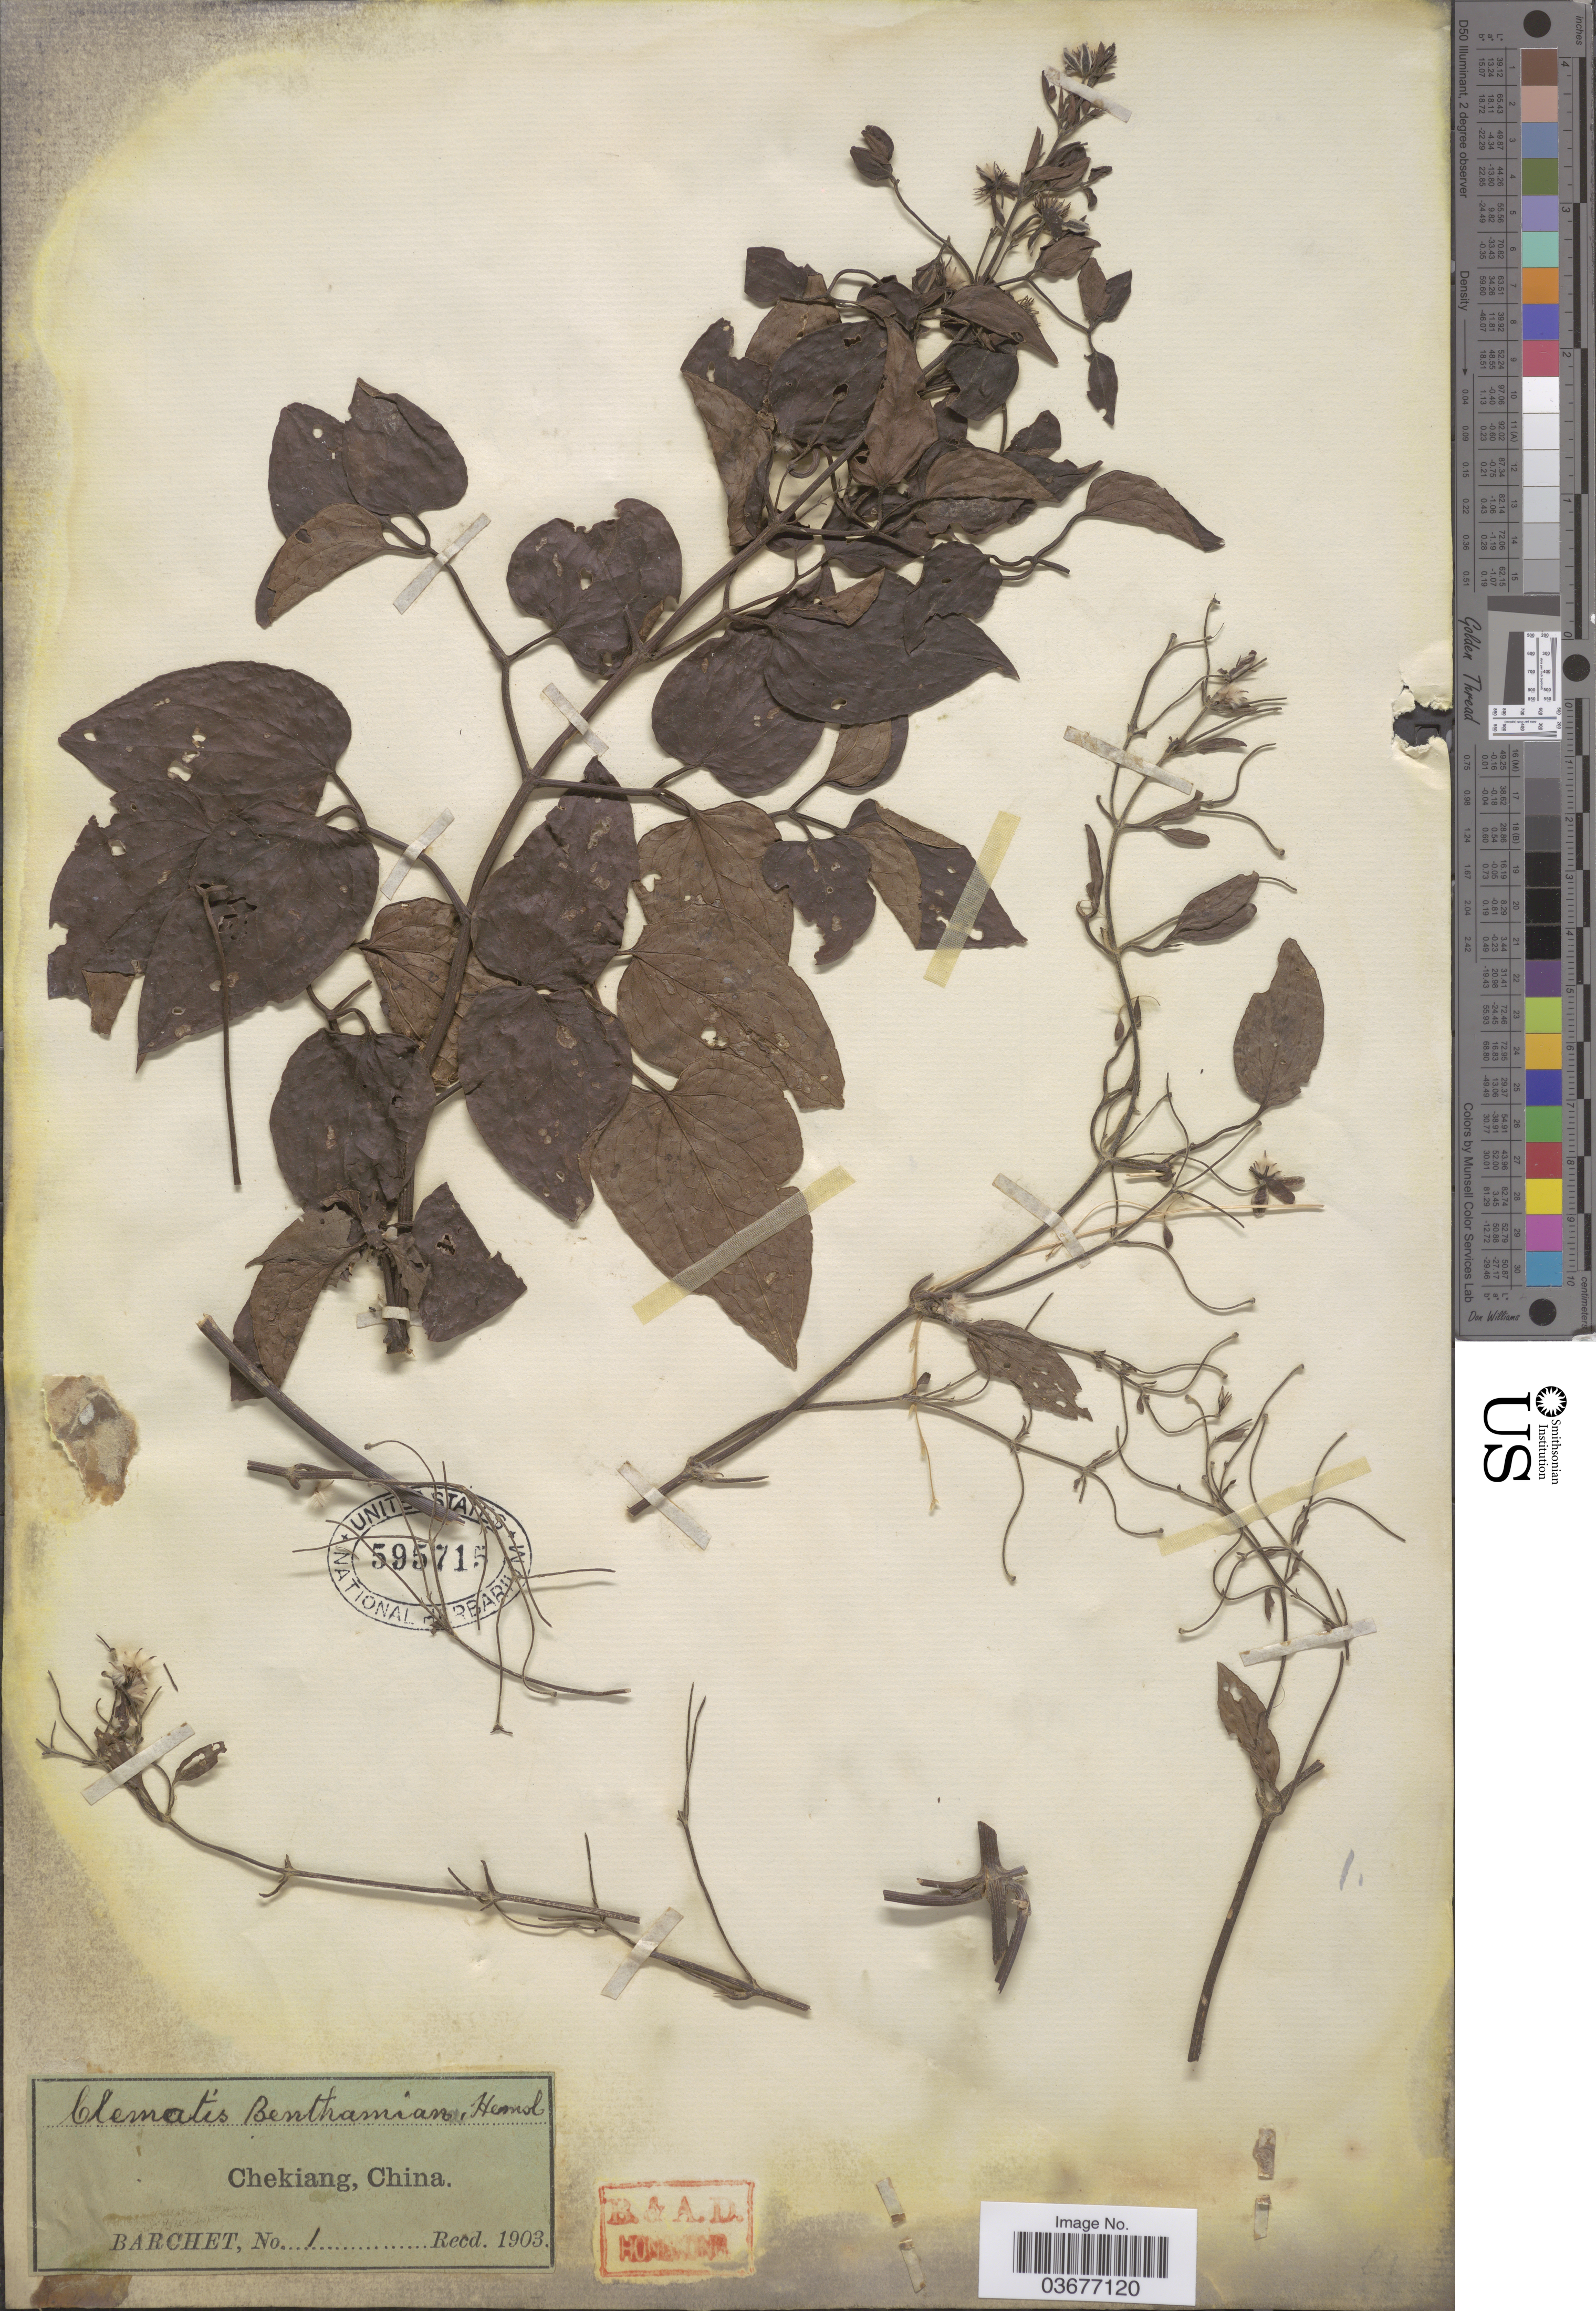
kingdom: Plantae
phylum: Tracheophyta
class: Magnoliopsida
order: Ranunculales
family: Ranunculaceae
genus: Clematis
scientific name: Clematis gouriana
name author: Roxb. ex DC.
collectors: Barchet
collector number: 1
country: China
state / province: Zhejiang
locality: Chekiang.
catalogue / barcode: US 595715